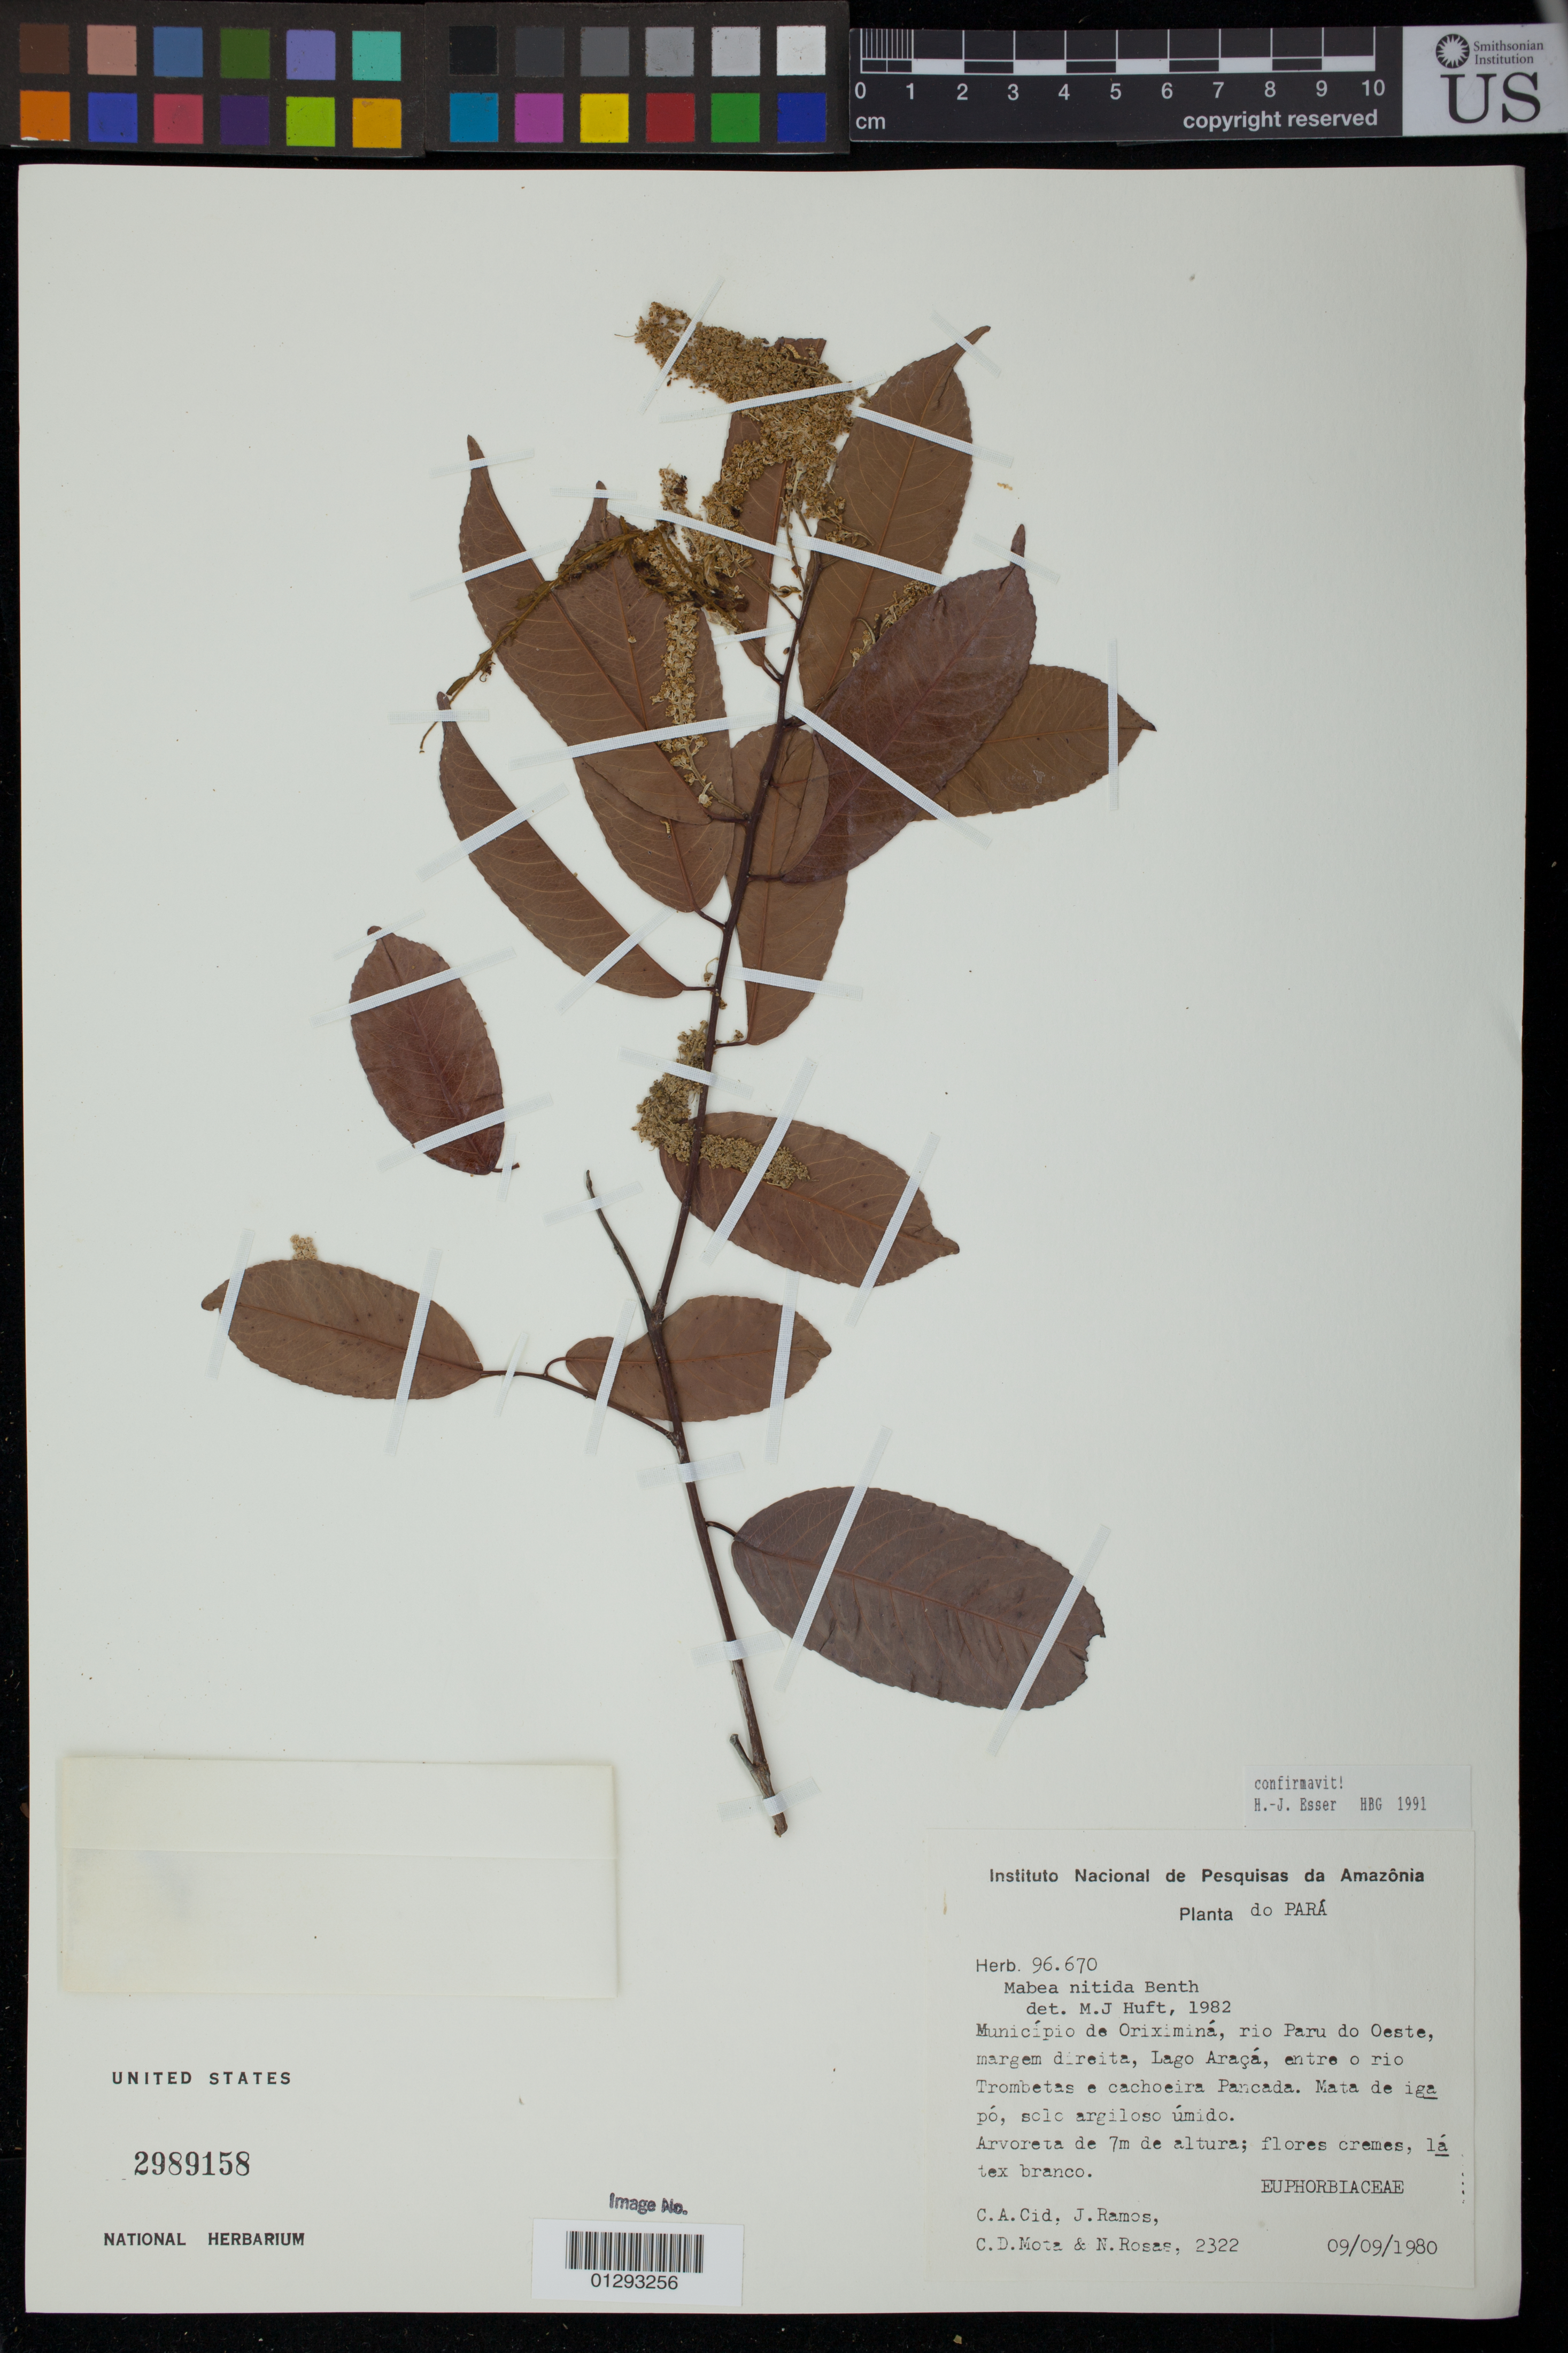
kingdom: Plantae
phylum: Tracheophyta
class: Magnoliopsida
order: Malpighiales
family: Euphorbiaceae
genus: Mabea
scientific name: Mabea nitida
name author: Spruce ex Benth.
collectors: C. A. Cid Ferreira, J. Ramos, C. D. A. Mota & N. Rosas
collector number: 2322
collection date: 1980-09-09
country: Brazil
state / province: Para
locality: Municipio de Oriximana, rio Paru do Oeste, margem direita, Lago Araca, entre o rio Trombetas e cachoeira Pancada.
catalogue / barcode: US 2989158